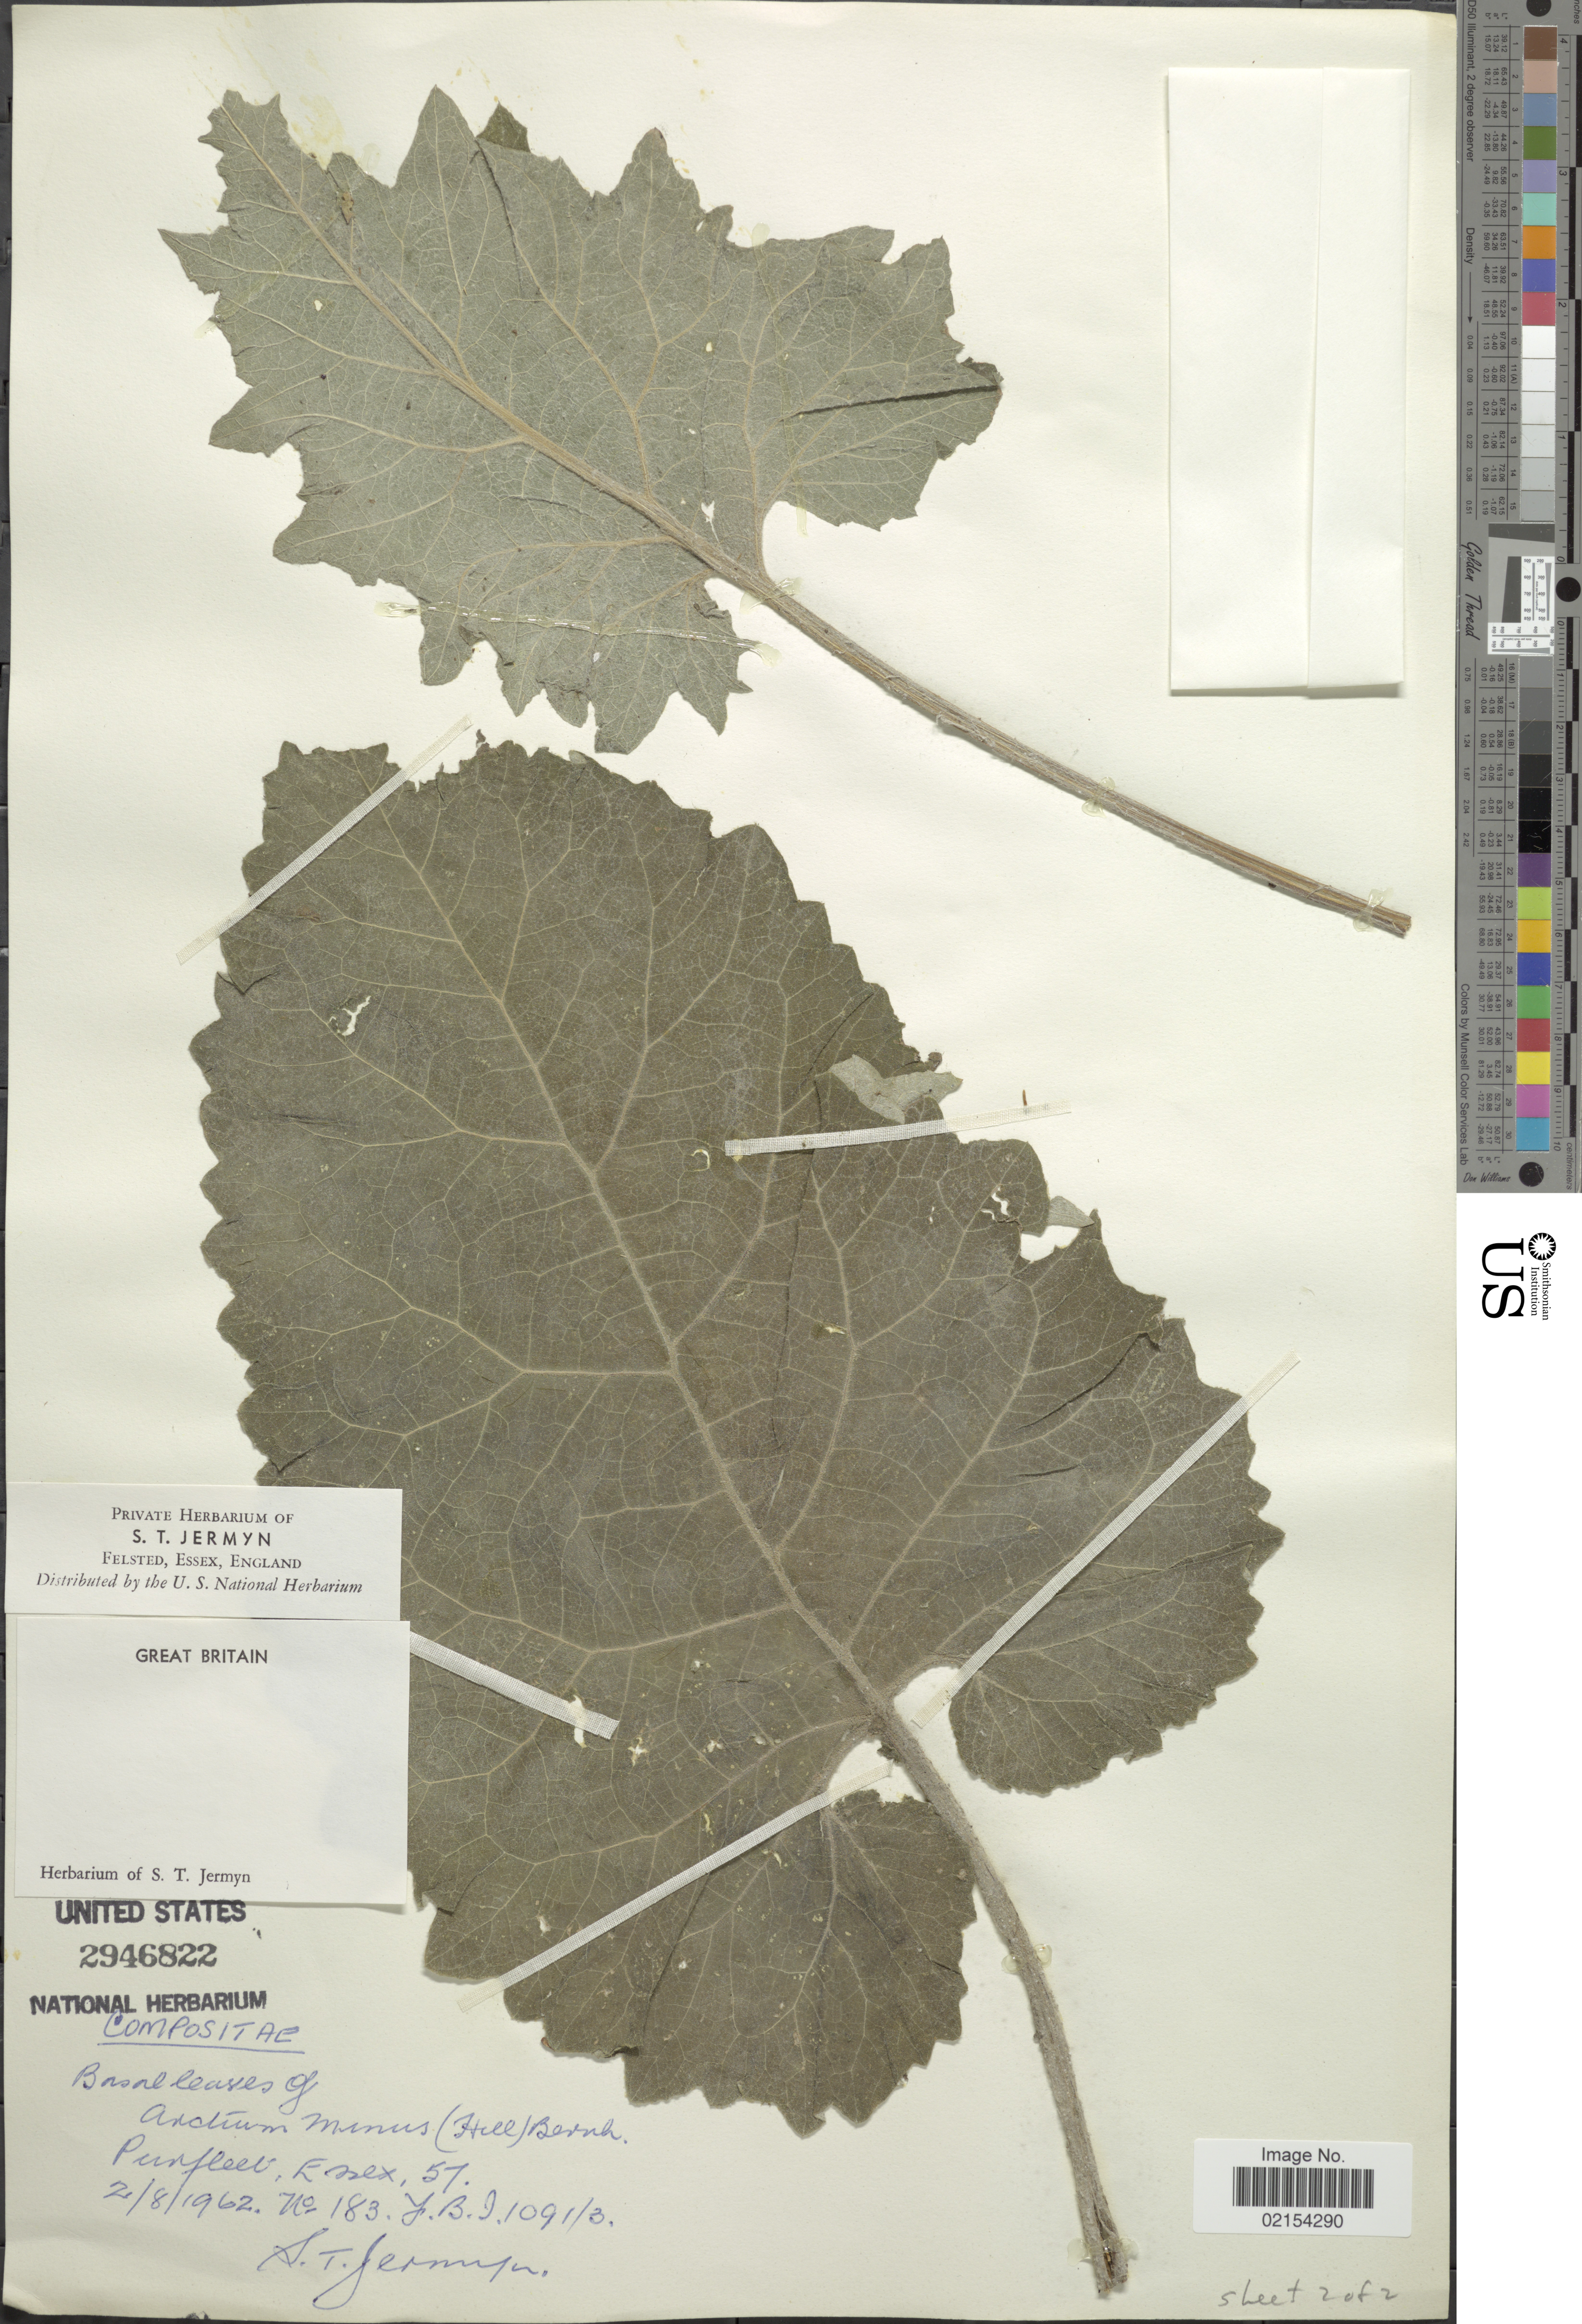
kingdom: Plantae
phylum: Tracheophyta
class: Magnoliopsida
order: Asterales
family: Asteraceae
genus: Arctium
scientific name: Arctium minus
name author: (Hill) Bernh.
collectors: S. Jermyn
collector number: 183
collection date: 1962-08-02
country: United Kingdom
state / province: England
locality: Great Britain. Punfleet, Essex 57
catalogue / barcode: US 2946822